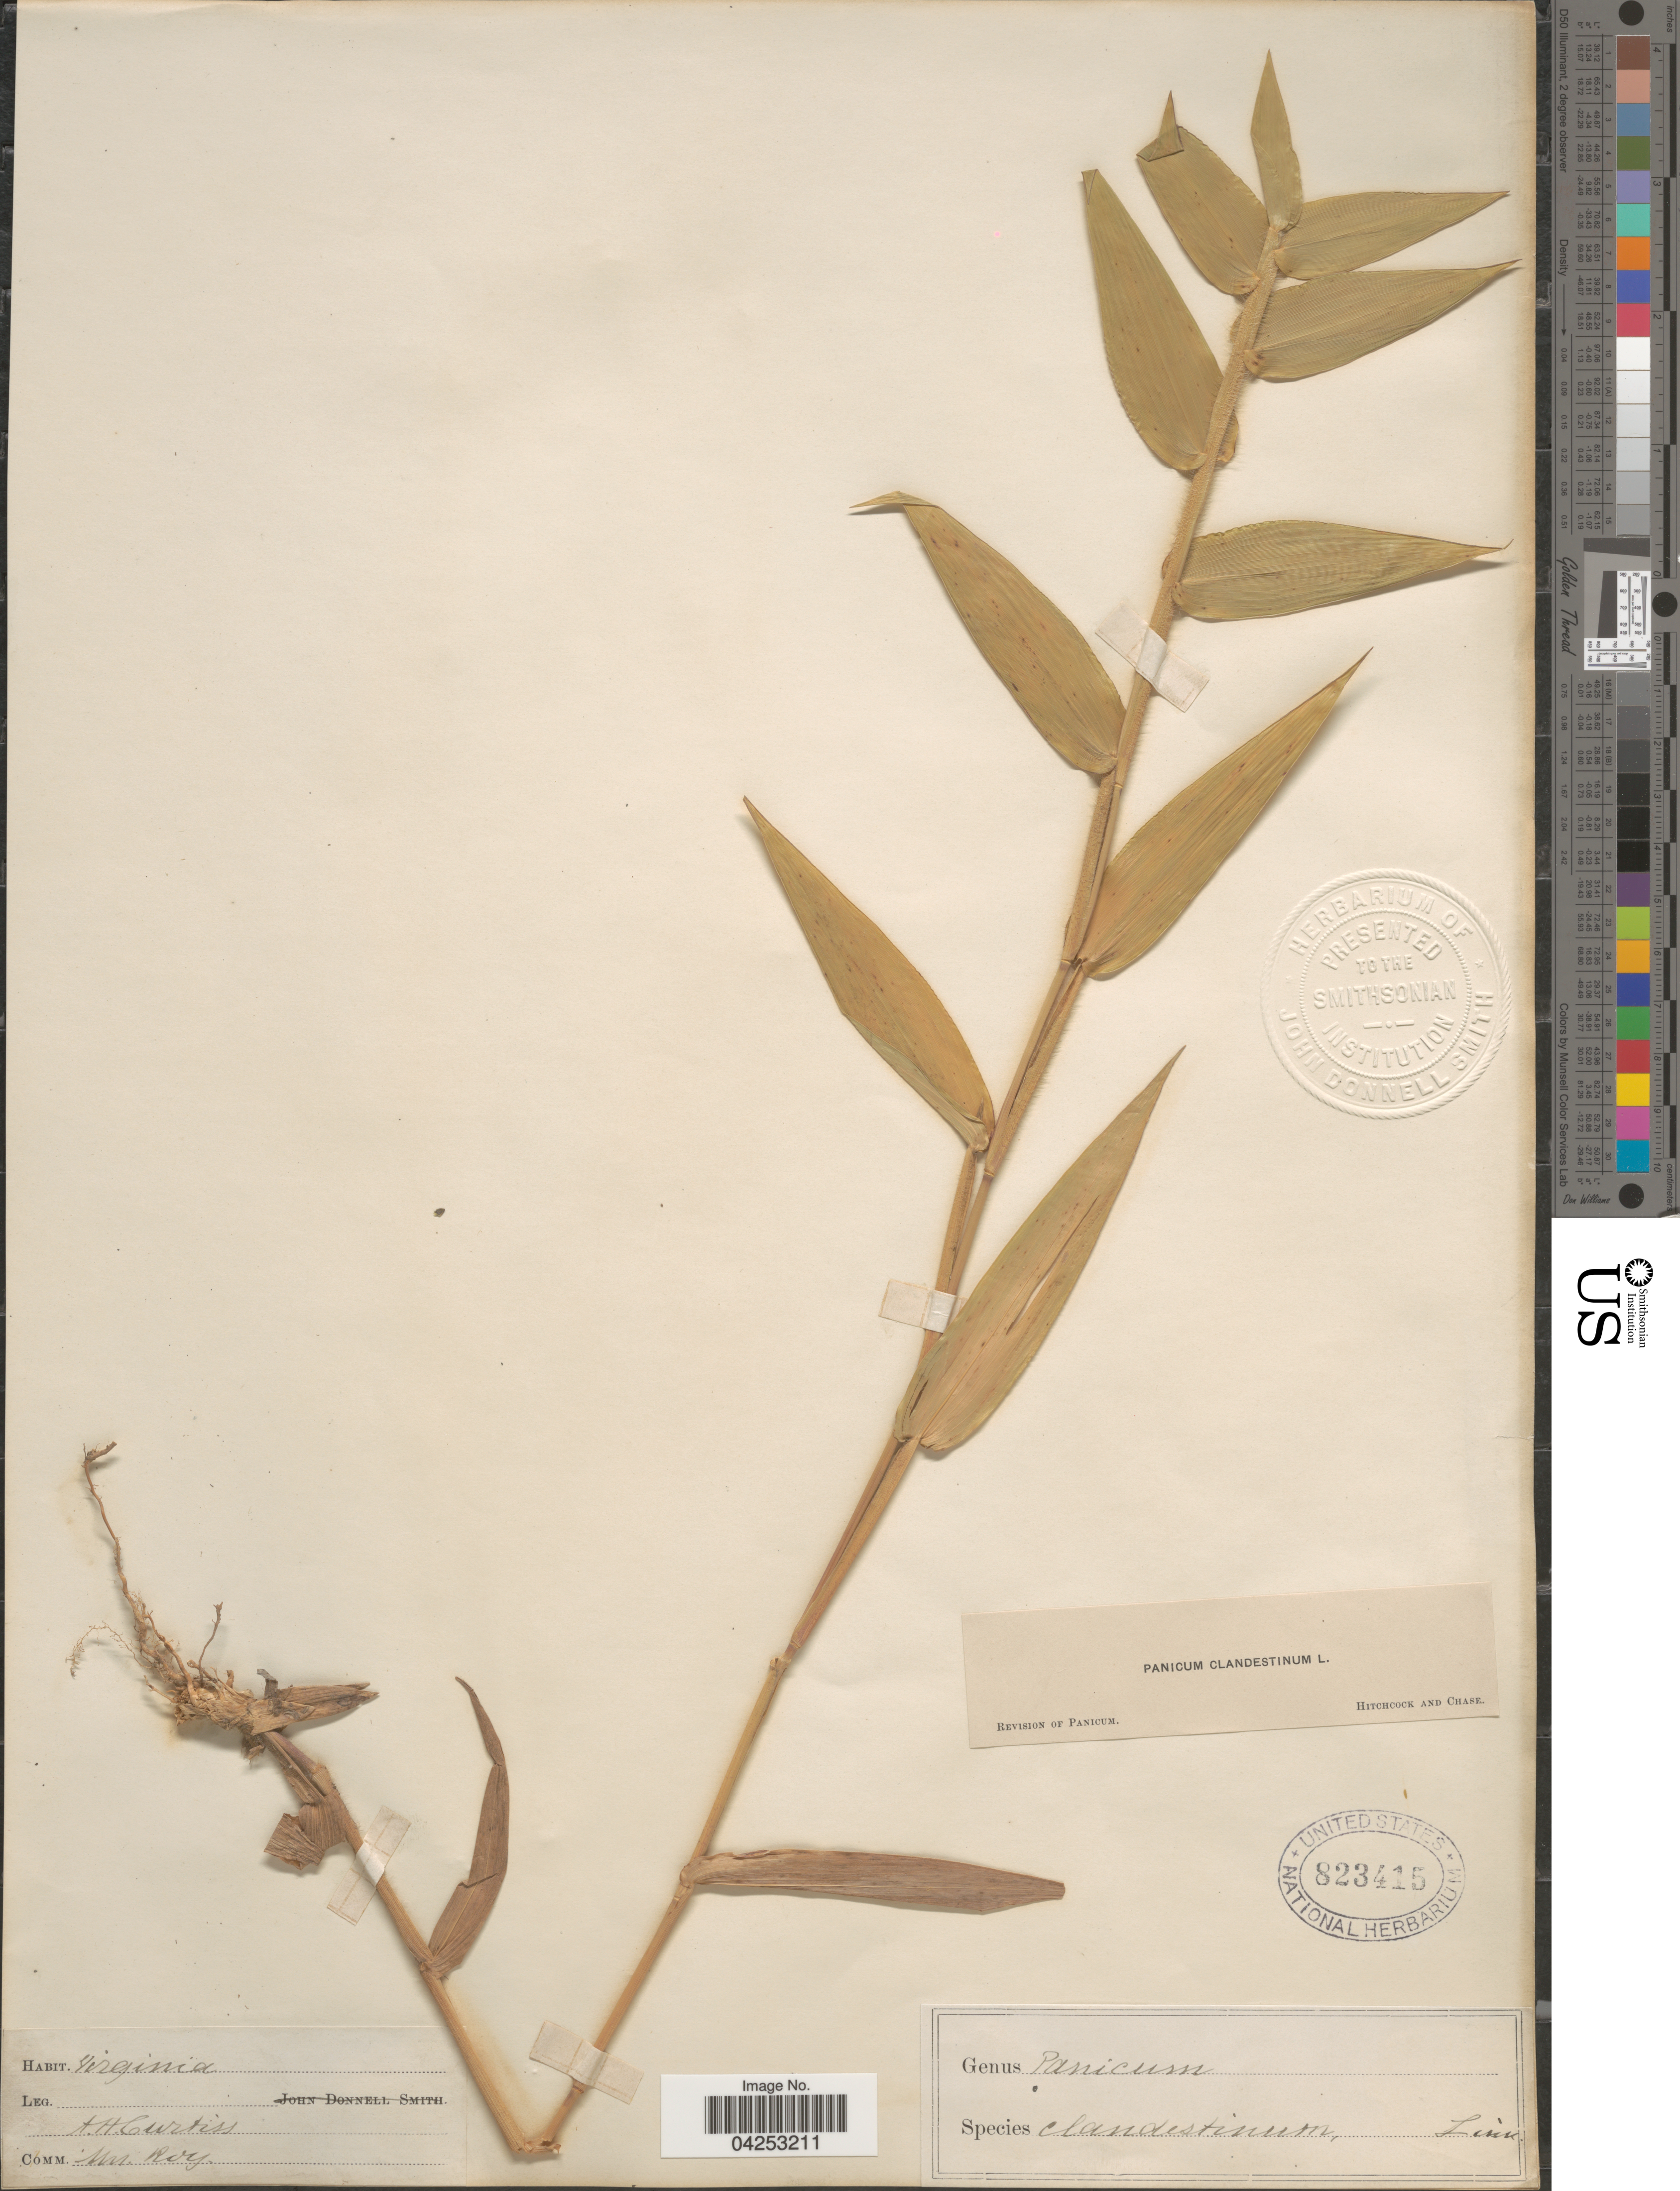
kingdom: Plantae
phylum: Tracheophyta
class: Liliopsida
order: Poales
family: Poaceae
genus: Dichanthelium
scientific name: Dichanthelium clandestinum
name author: (L.) Gould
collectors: A. H. Curtiss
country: United States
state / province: Virginia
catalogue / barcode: US 823415